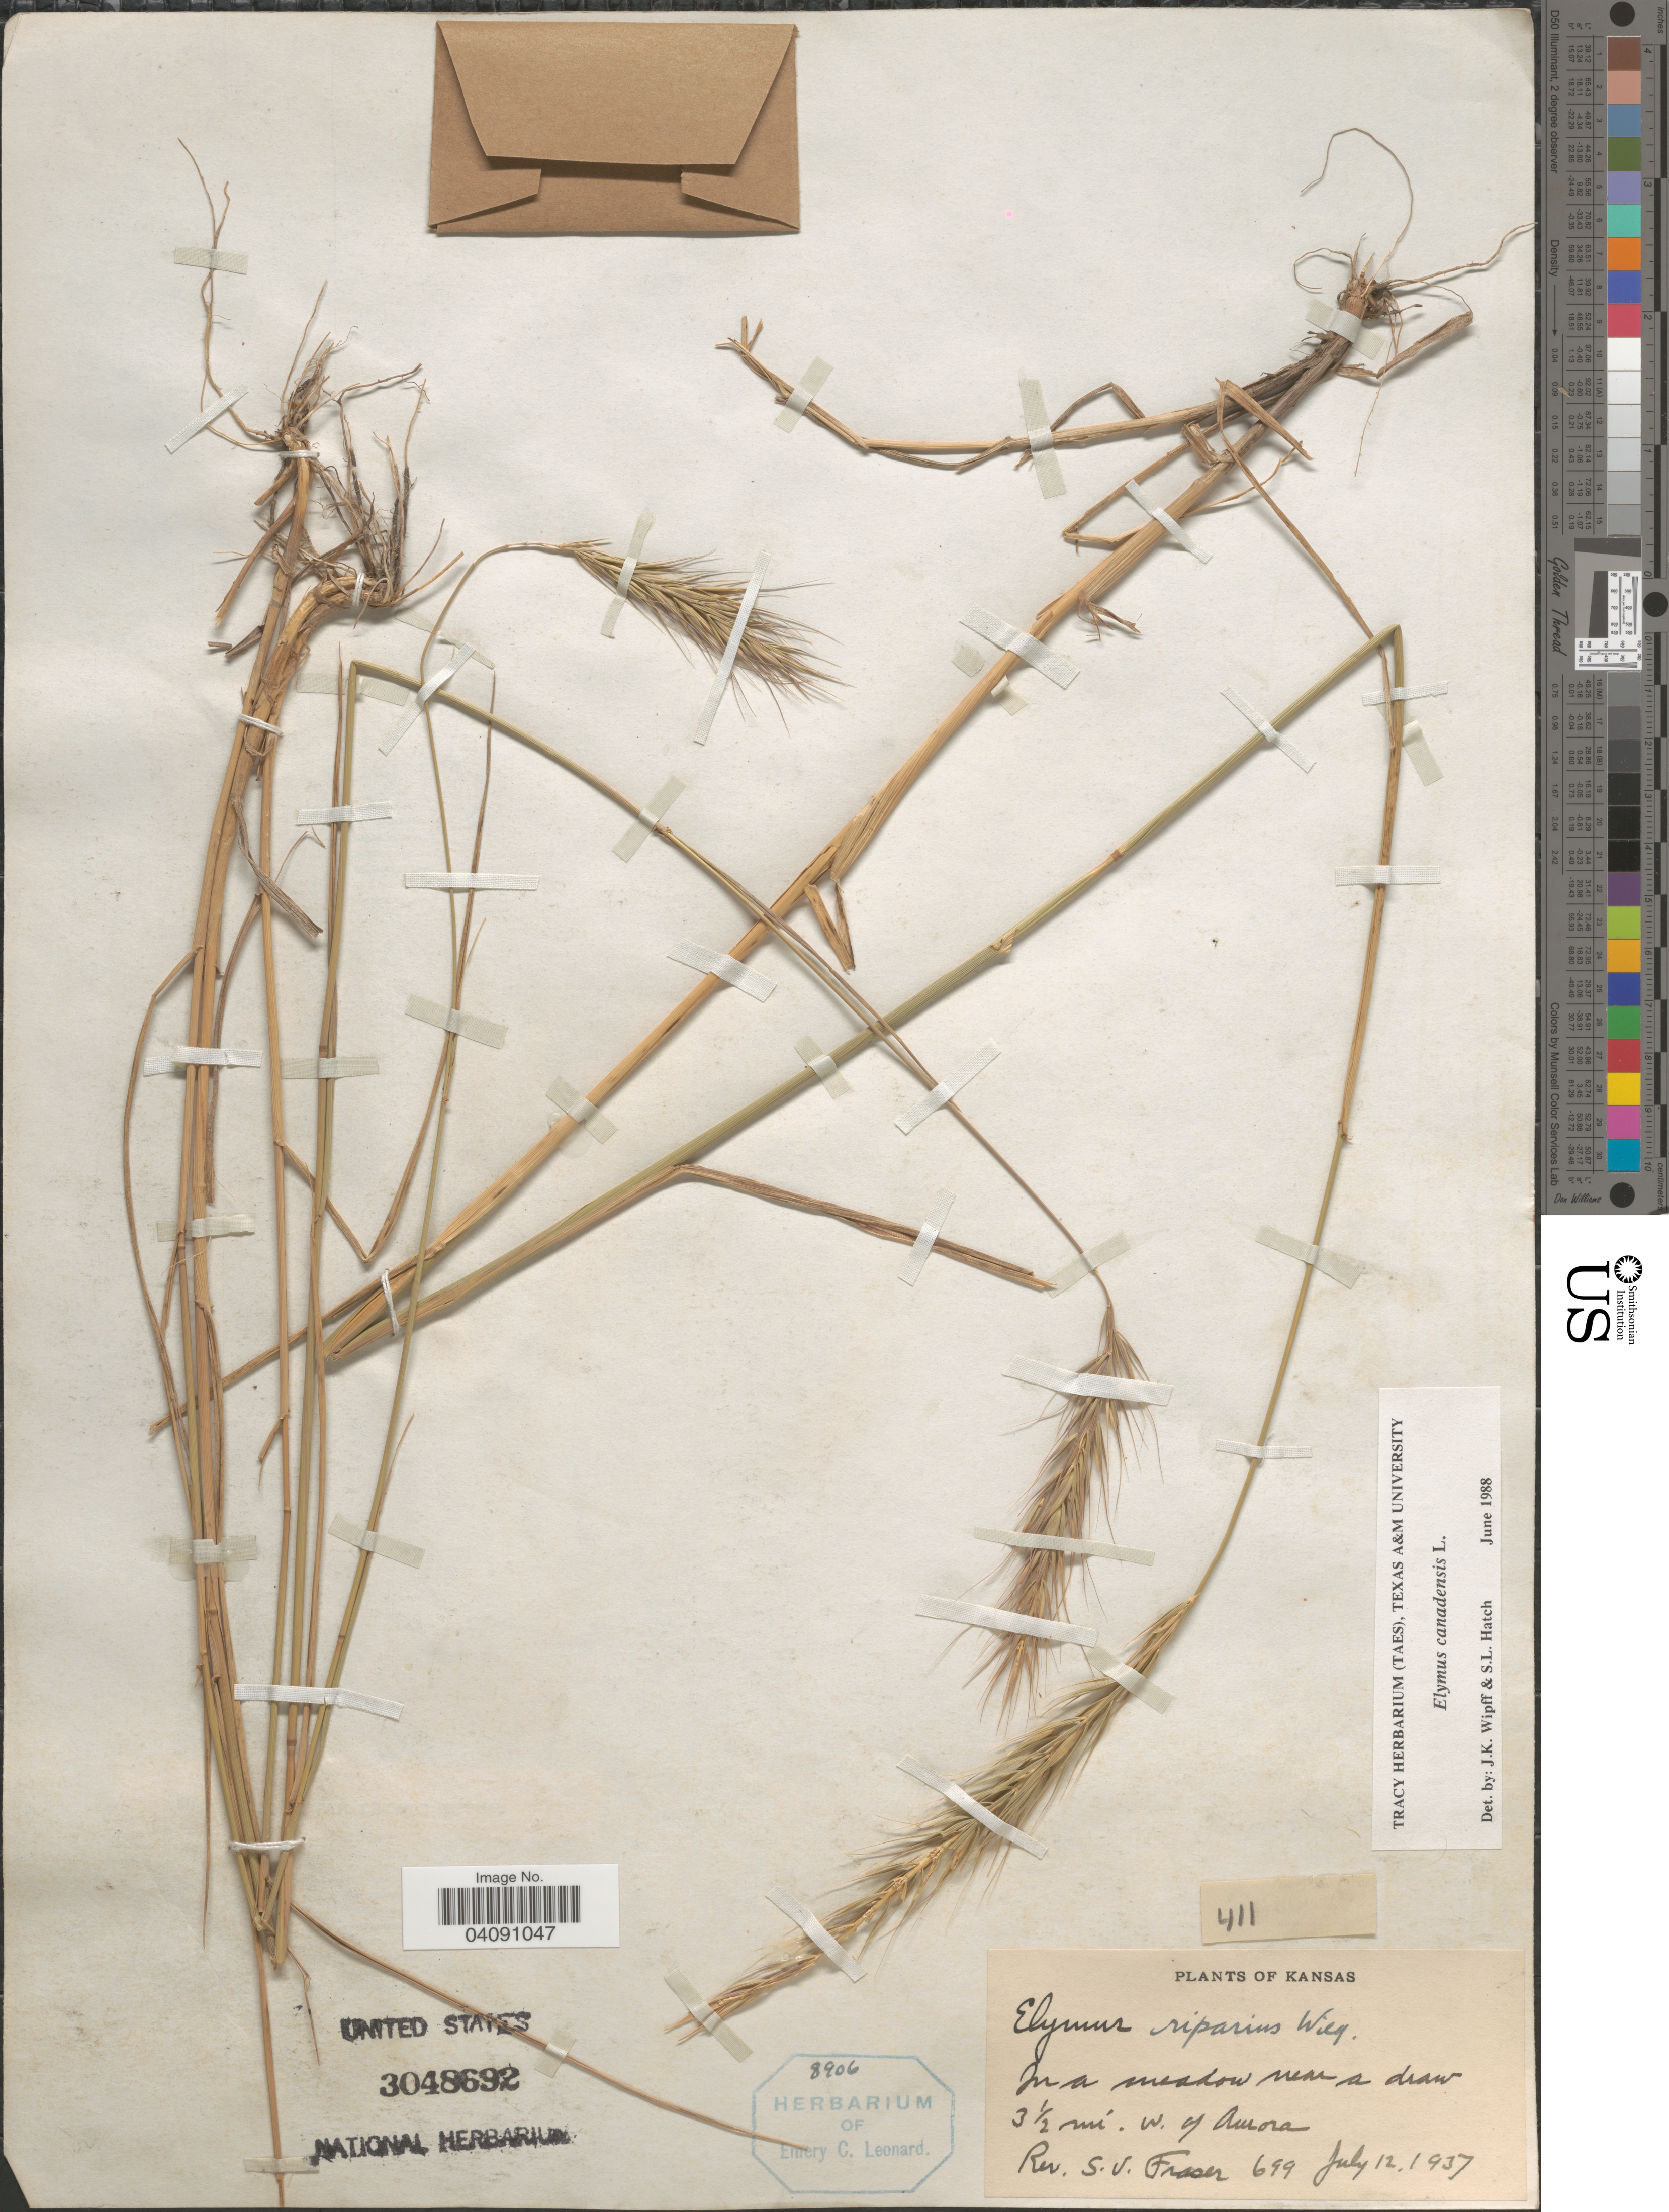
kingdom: Plantae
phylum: Tracheophyta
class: Liliopsida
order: Poales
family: Poaceae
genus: Elymus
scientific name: Elymus canadensis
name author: L.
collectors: S. Fraser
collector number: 699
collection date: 1937-07-12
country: United States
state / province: Kansas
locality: In a meadow near a draw 3½ mi. W. of Aurora.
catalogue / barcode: US 3048692